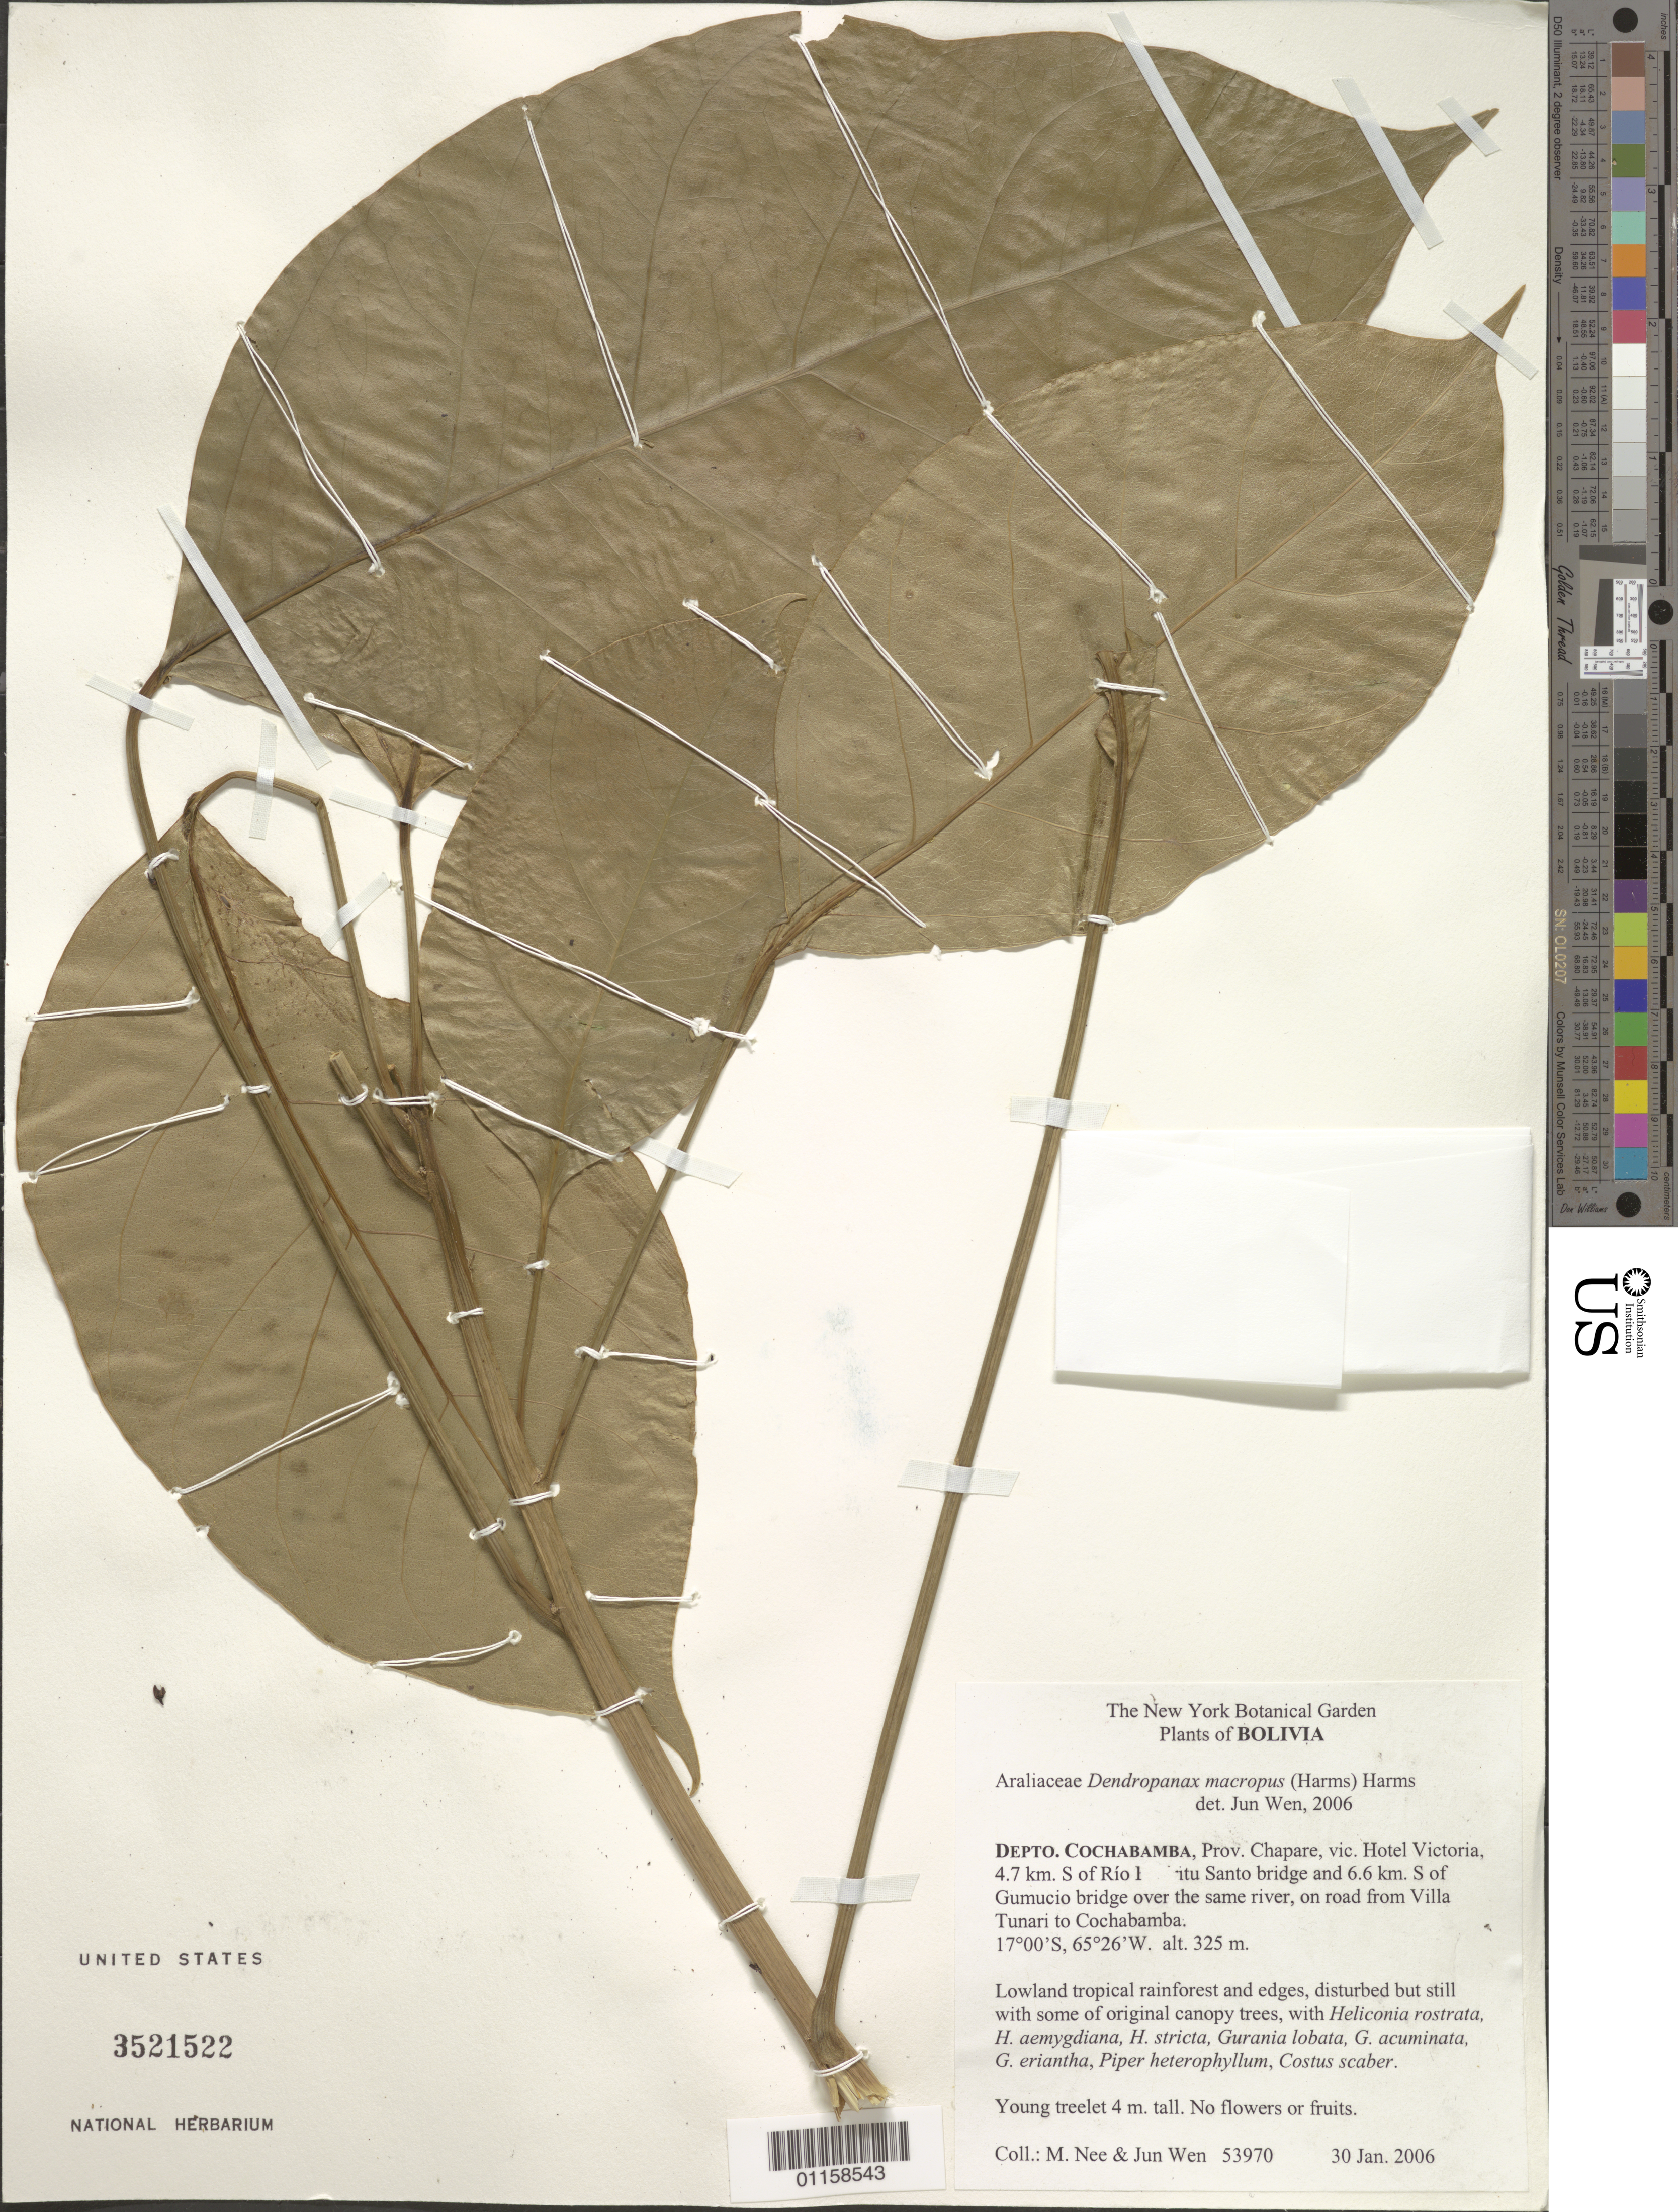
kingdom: Plantae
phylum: Tracheophyta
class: Magnoliopsida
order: Apiales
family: Araliaceae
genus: Dendropanax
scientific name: Dendropanax macropodus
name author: (Harms) Harms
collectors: M. Nee & J. Wen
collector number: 53970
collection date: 2006-01-30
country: Bolivia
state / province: Cochabamba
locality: Prov. Chapare, vic. Hotel Victoria, 6.6 km S of Gumucio bridge over same river, on road from Villa Tunari to Cochabamba.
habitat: Young treelet, in lowland tropical rainforest and edges.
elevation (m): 325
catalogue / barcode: US 3521522